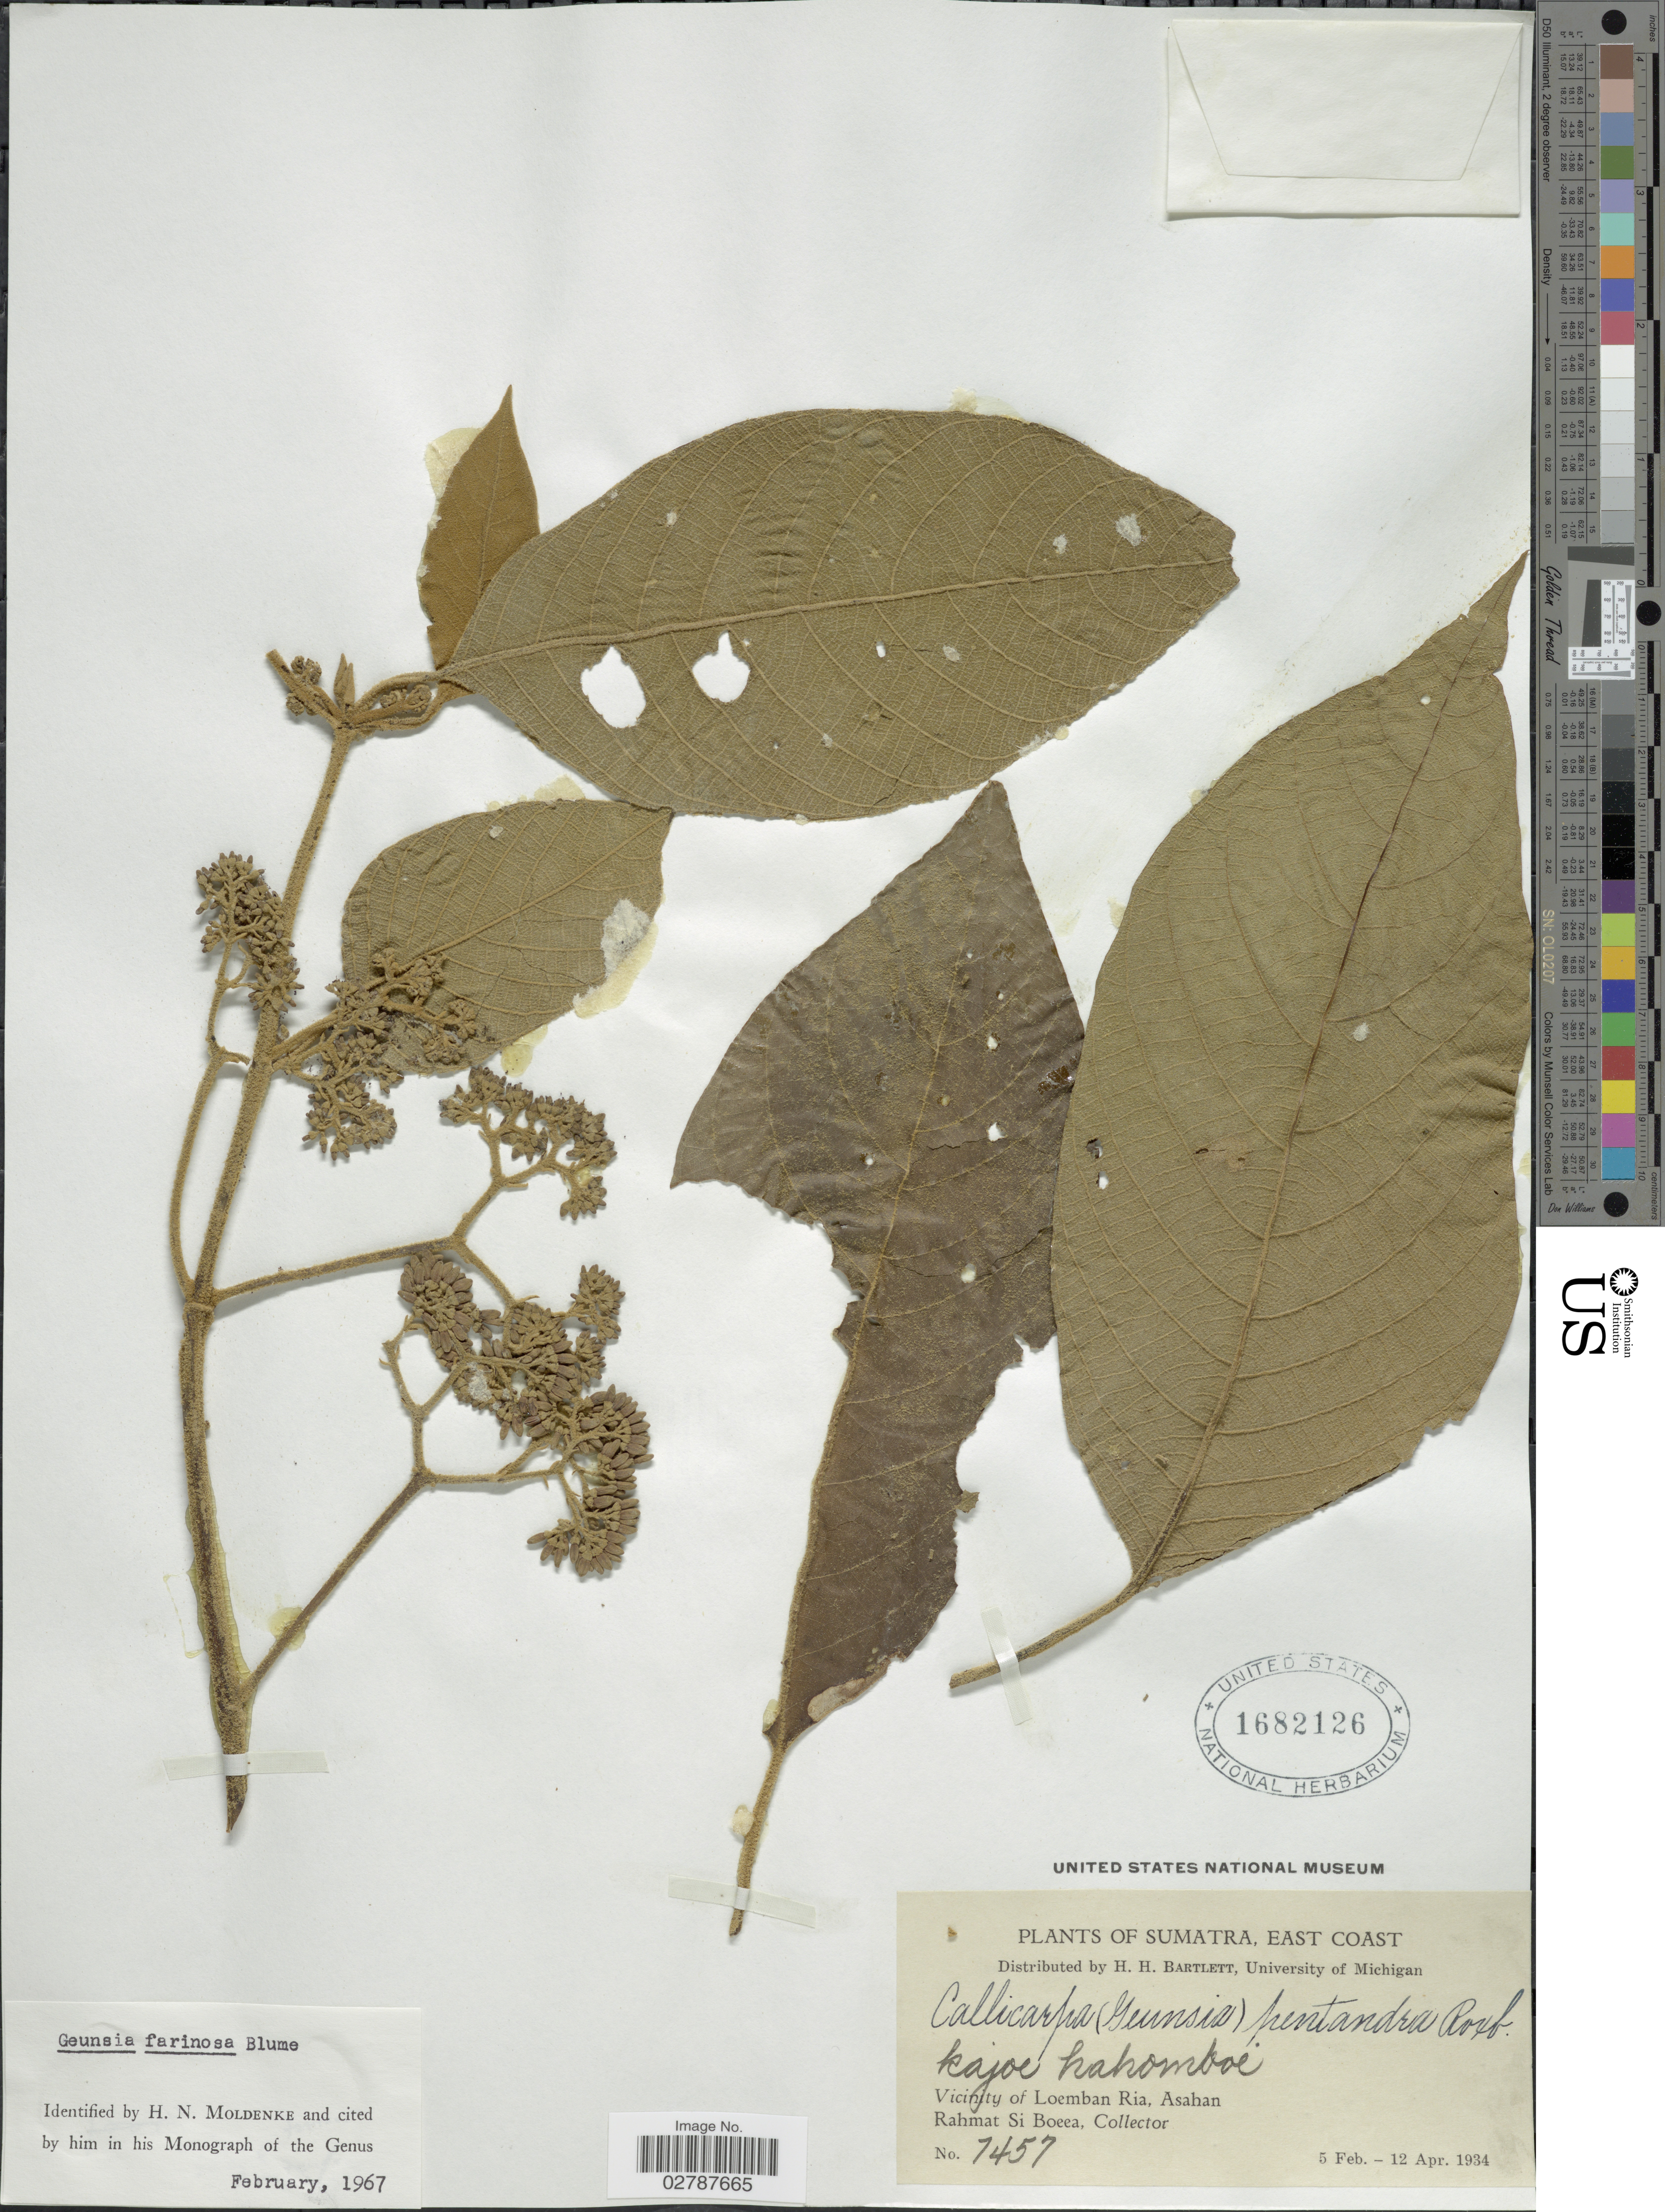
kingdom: Plantae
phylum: Tracheophyta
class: Magnoliopsida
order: Lamiales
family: Lamiaceae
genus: Callicarpa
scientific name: Callicarpa farinosa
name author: Roxb. ex C.B. Clarke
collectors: Rahmat Si Boeea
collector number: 7457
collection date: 1934-02-05/1934-04-12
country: Indonesia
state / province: Sumatra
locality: East Coast. Vicinity of Loemban Ria, Asahan.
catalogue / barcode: US 1682126